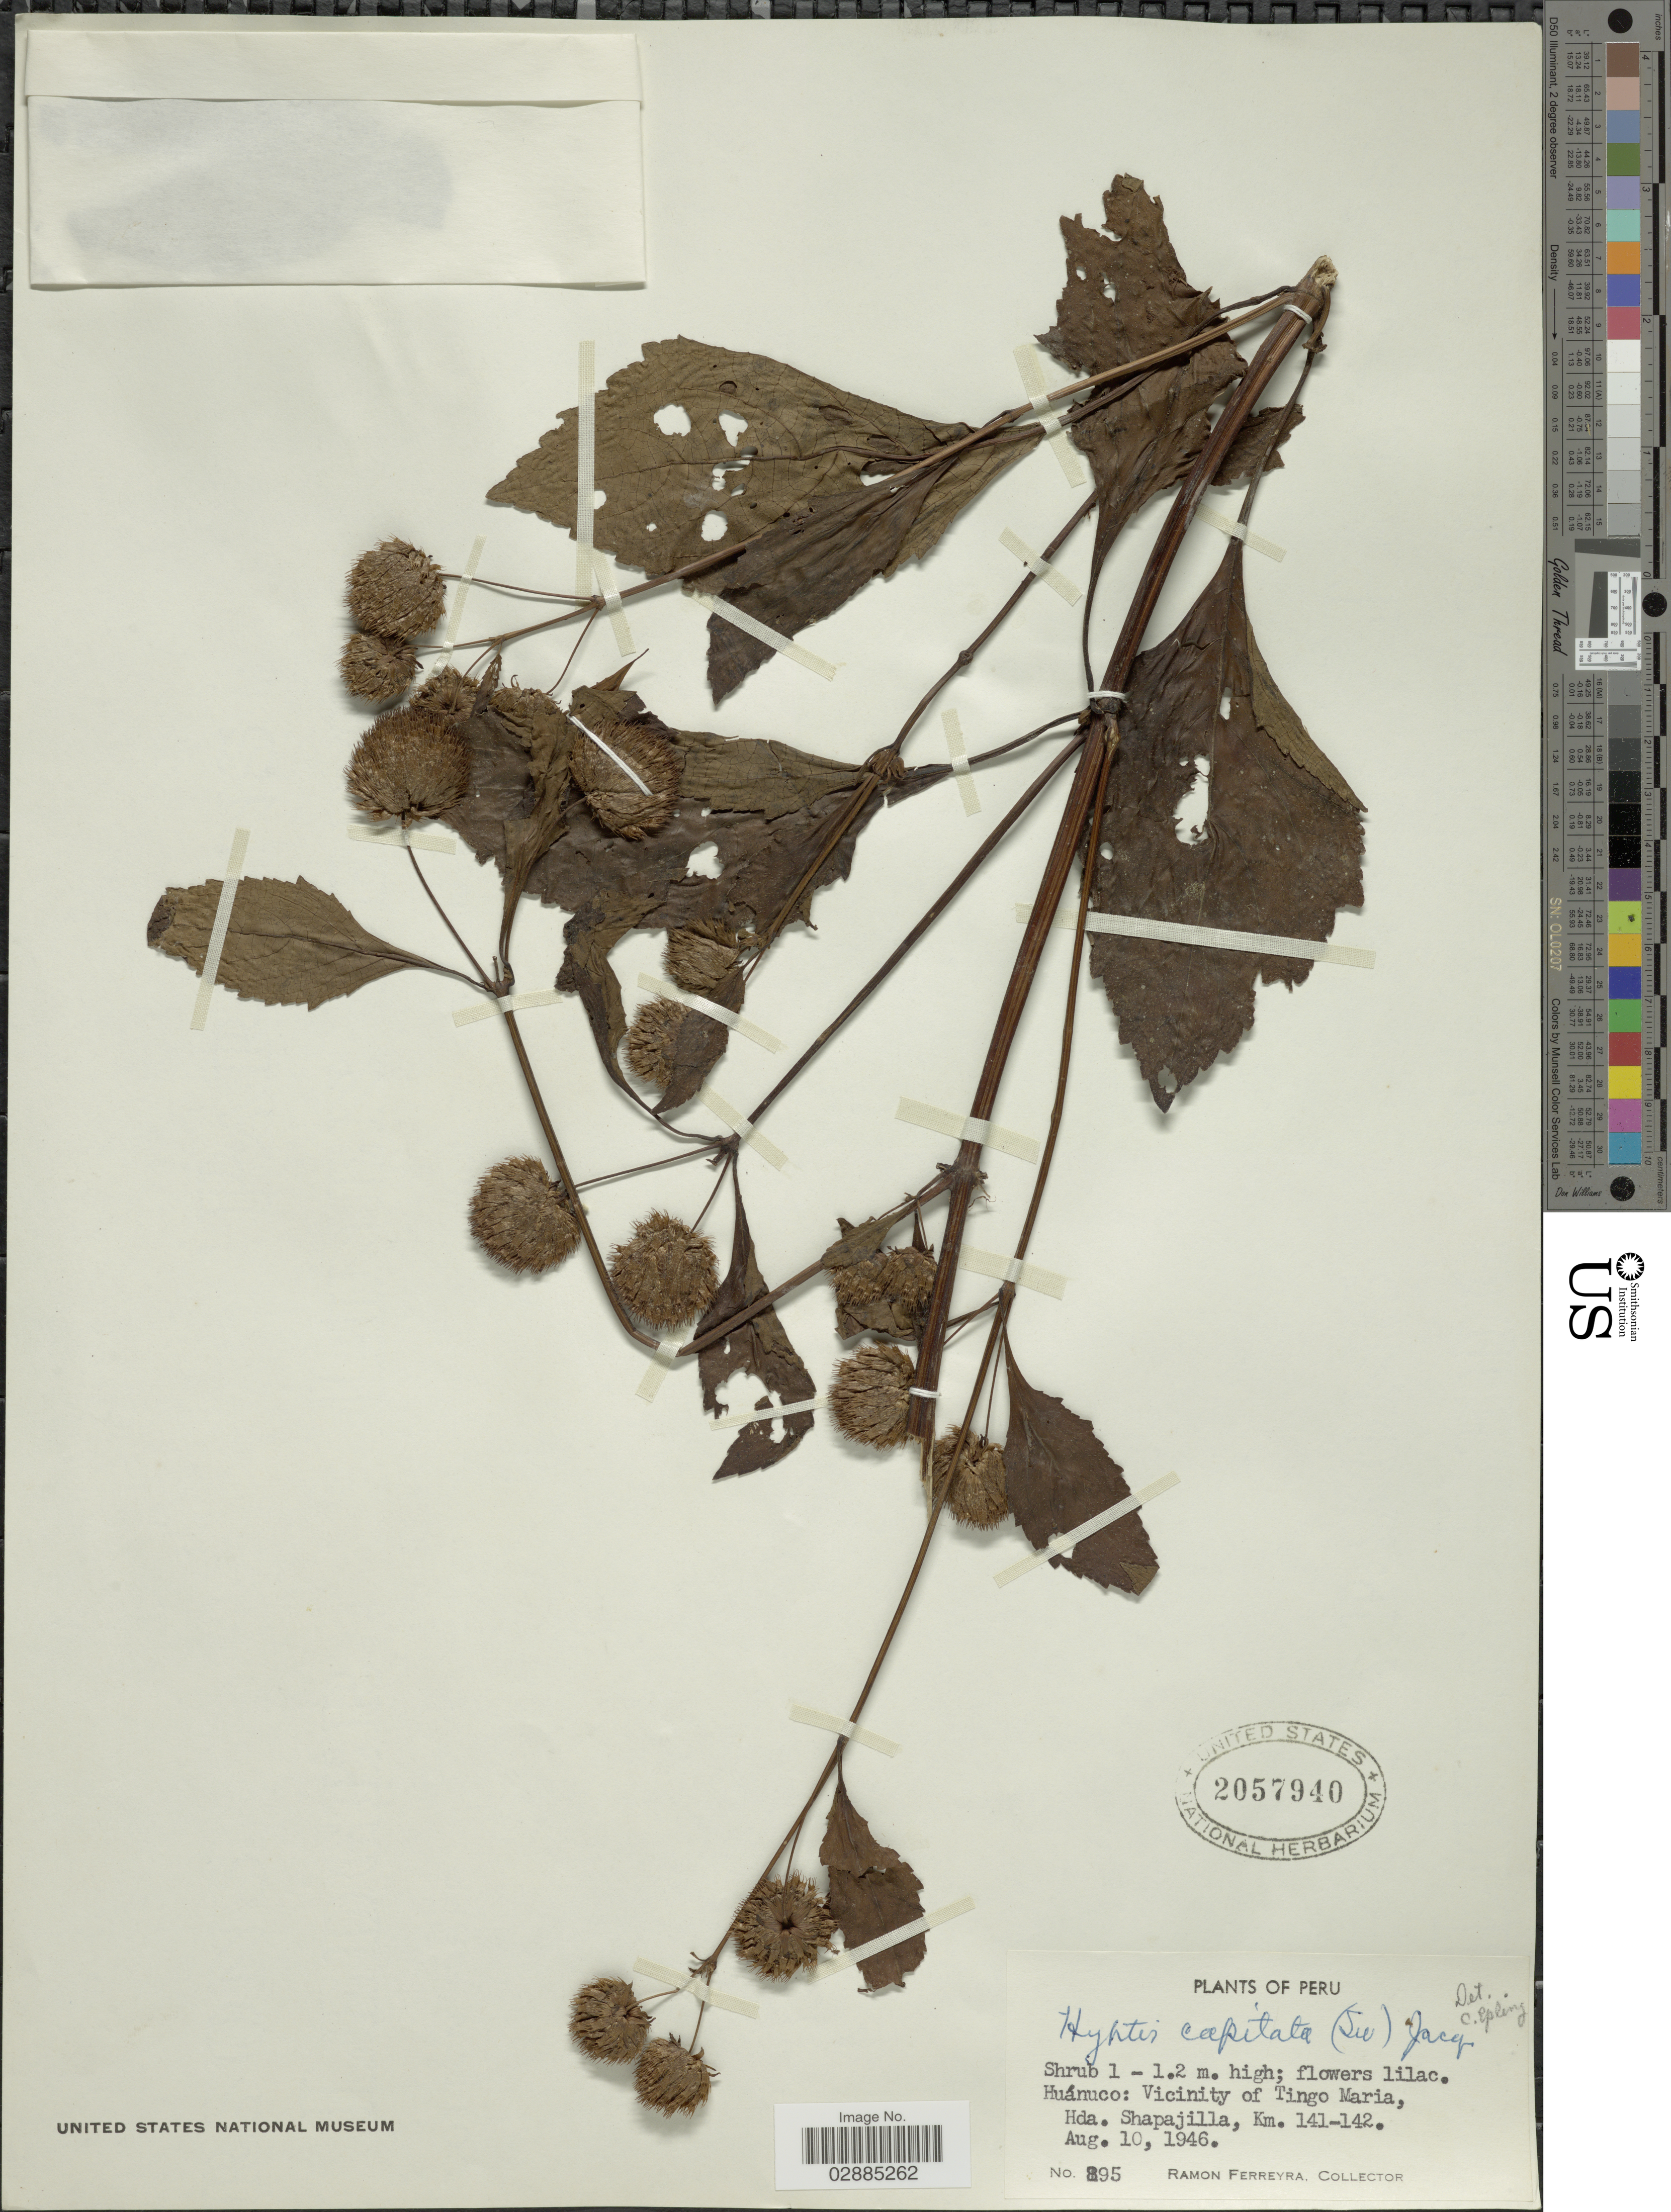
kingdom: Plantae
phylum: Tracheophyta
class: Magnoliopsida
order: Lamiales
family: Lamiaceae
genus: Hyptis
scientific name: Hyptis capitata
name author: Jacq.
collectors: R. A. Ferreyra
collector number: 895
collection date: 1946-08-10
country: Peru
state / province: Huánuco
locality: Vicinity of Tingo Maria, Hda. Shapajilla, Km. 141-142.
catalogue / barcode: US 2057940